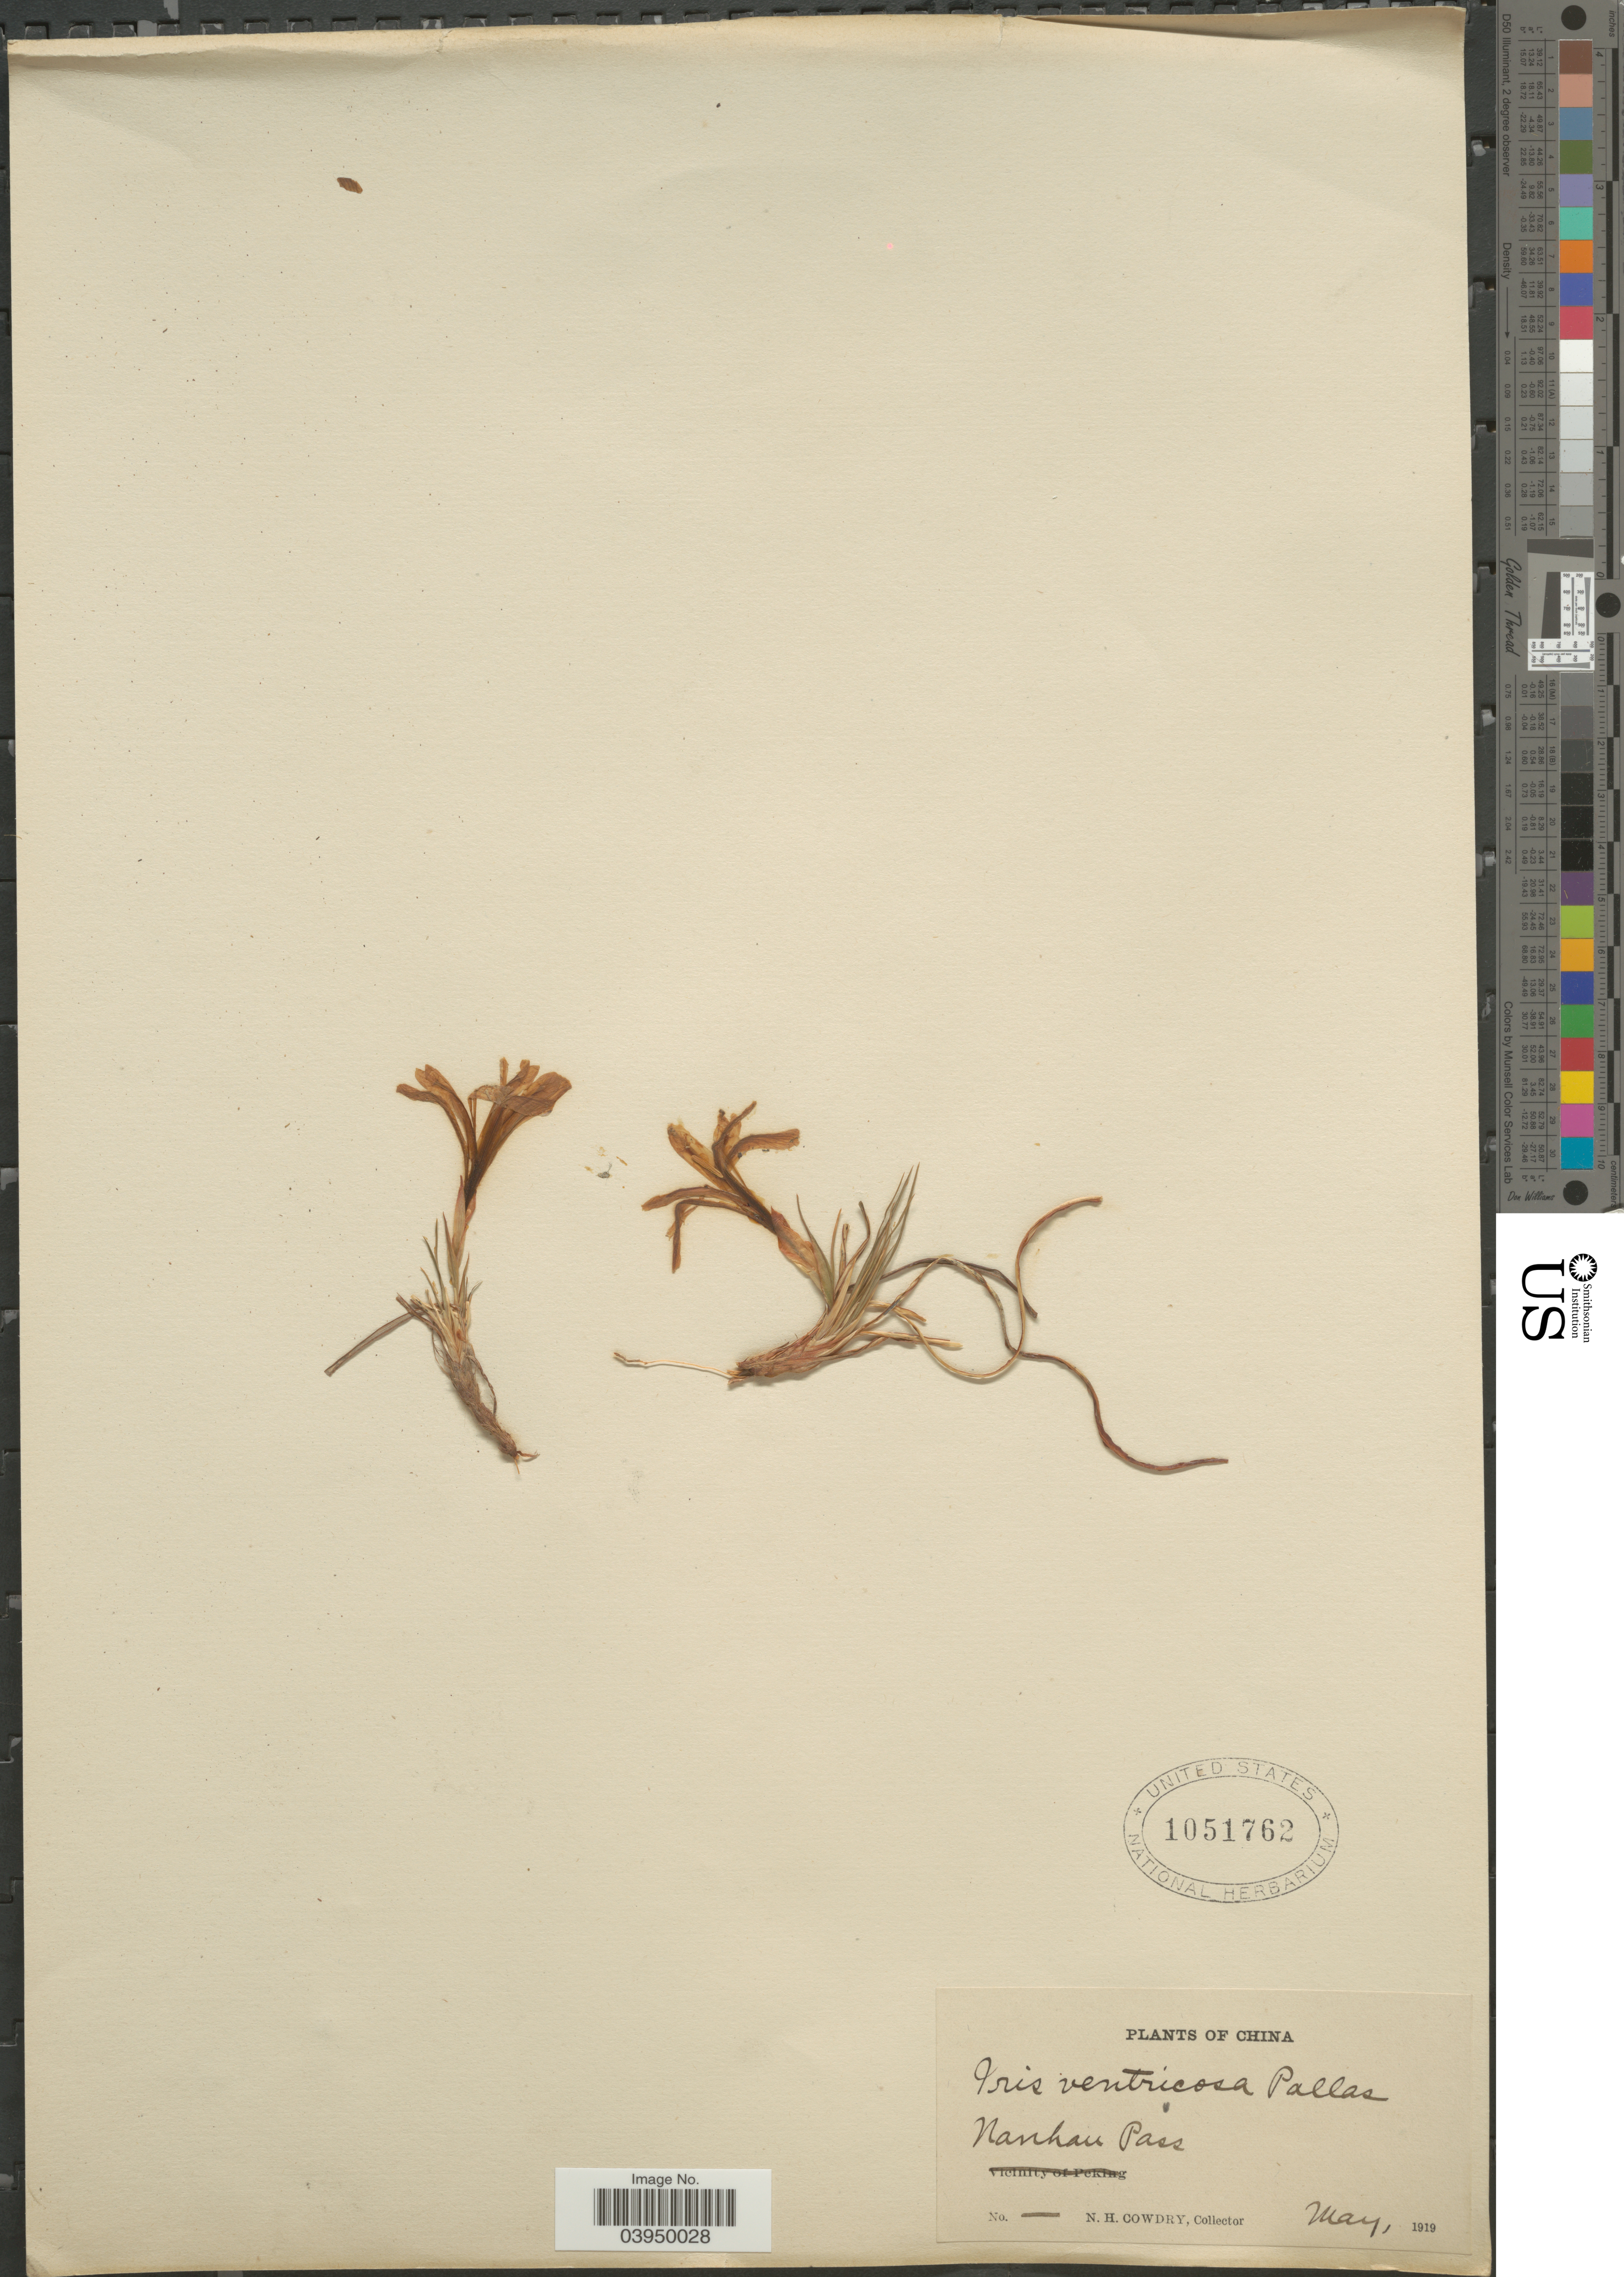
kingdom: Plantae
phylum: Tracheophyta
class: Liliopsida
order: Asparagales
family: Iridaceae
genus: Iris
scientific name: Iris ventricosa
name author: Pall.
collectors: N. H. Cowdry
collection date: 1919-05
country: China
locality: Nanhau Pass.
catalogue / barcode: US 1051762